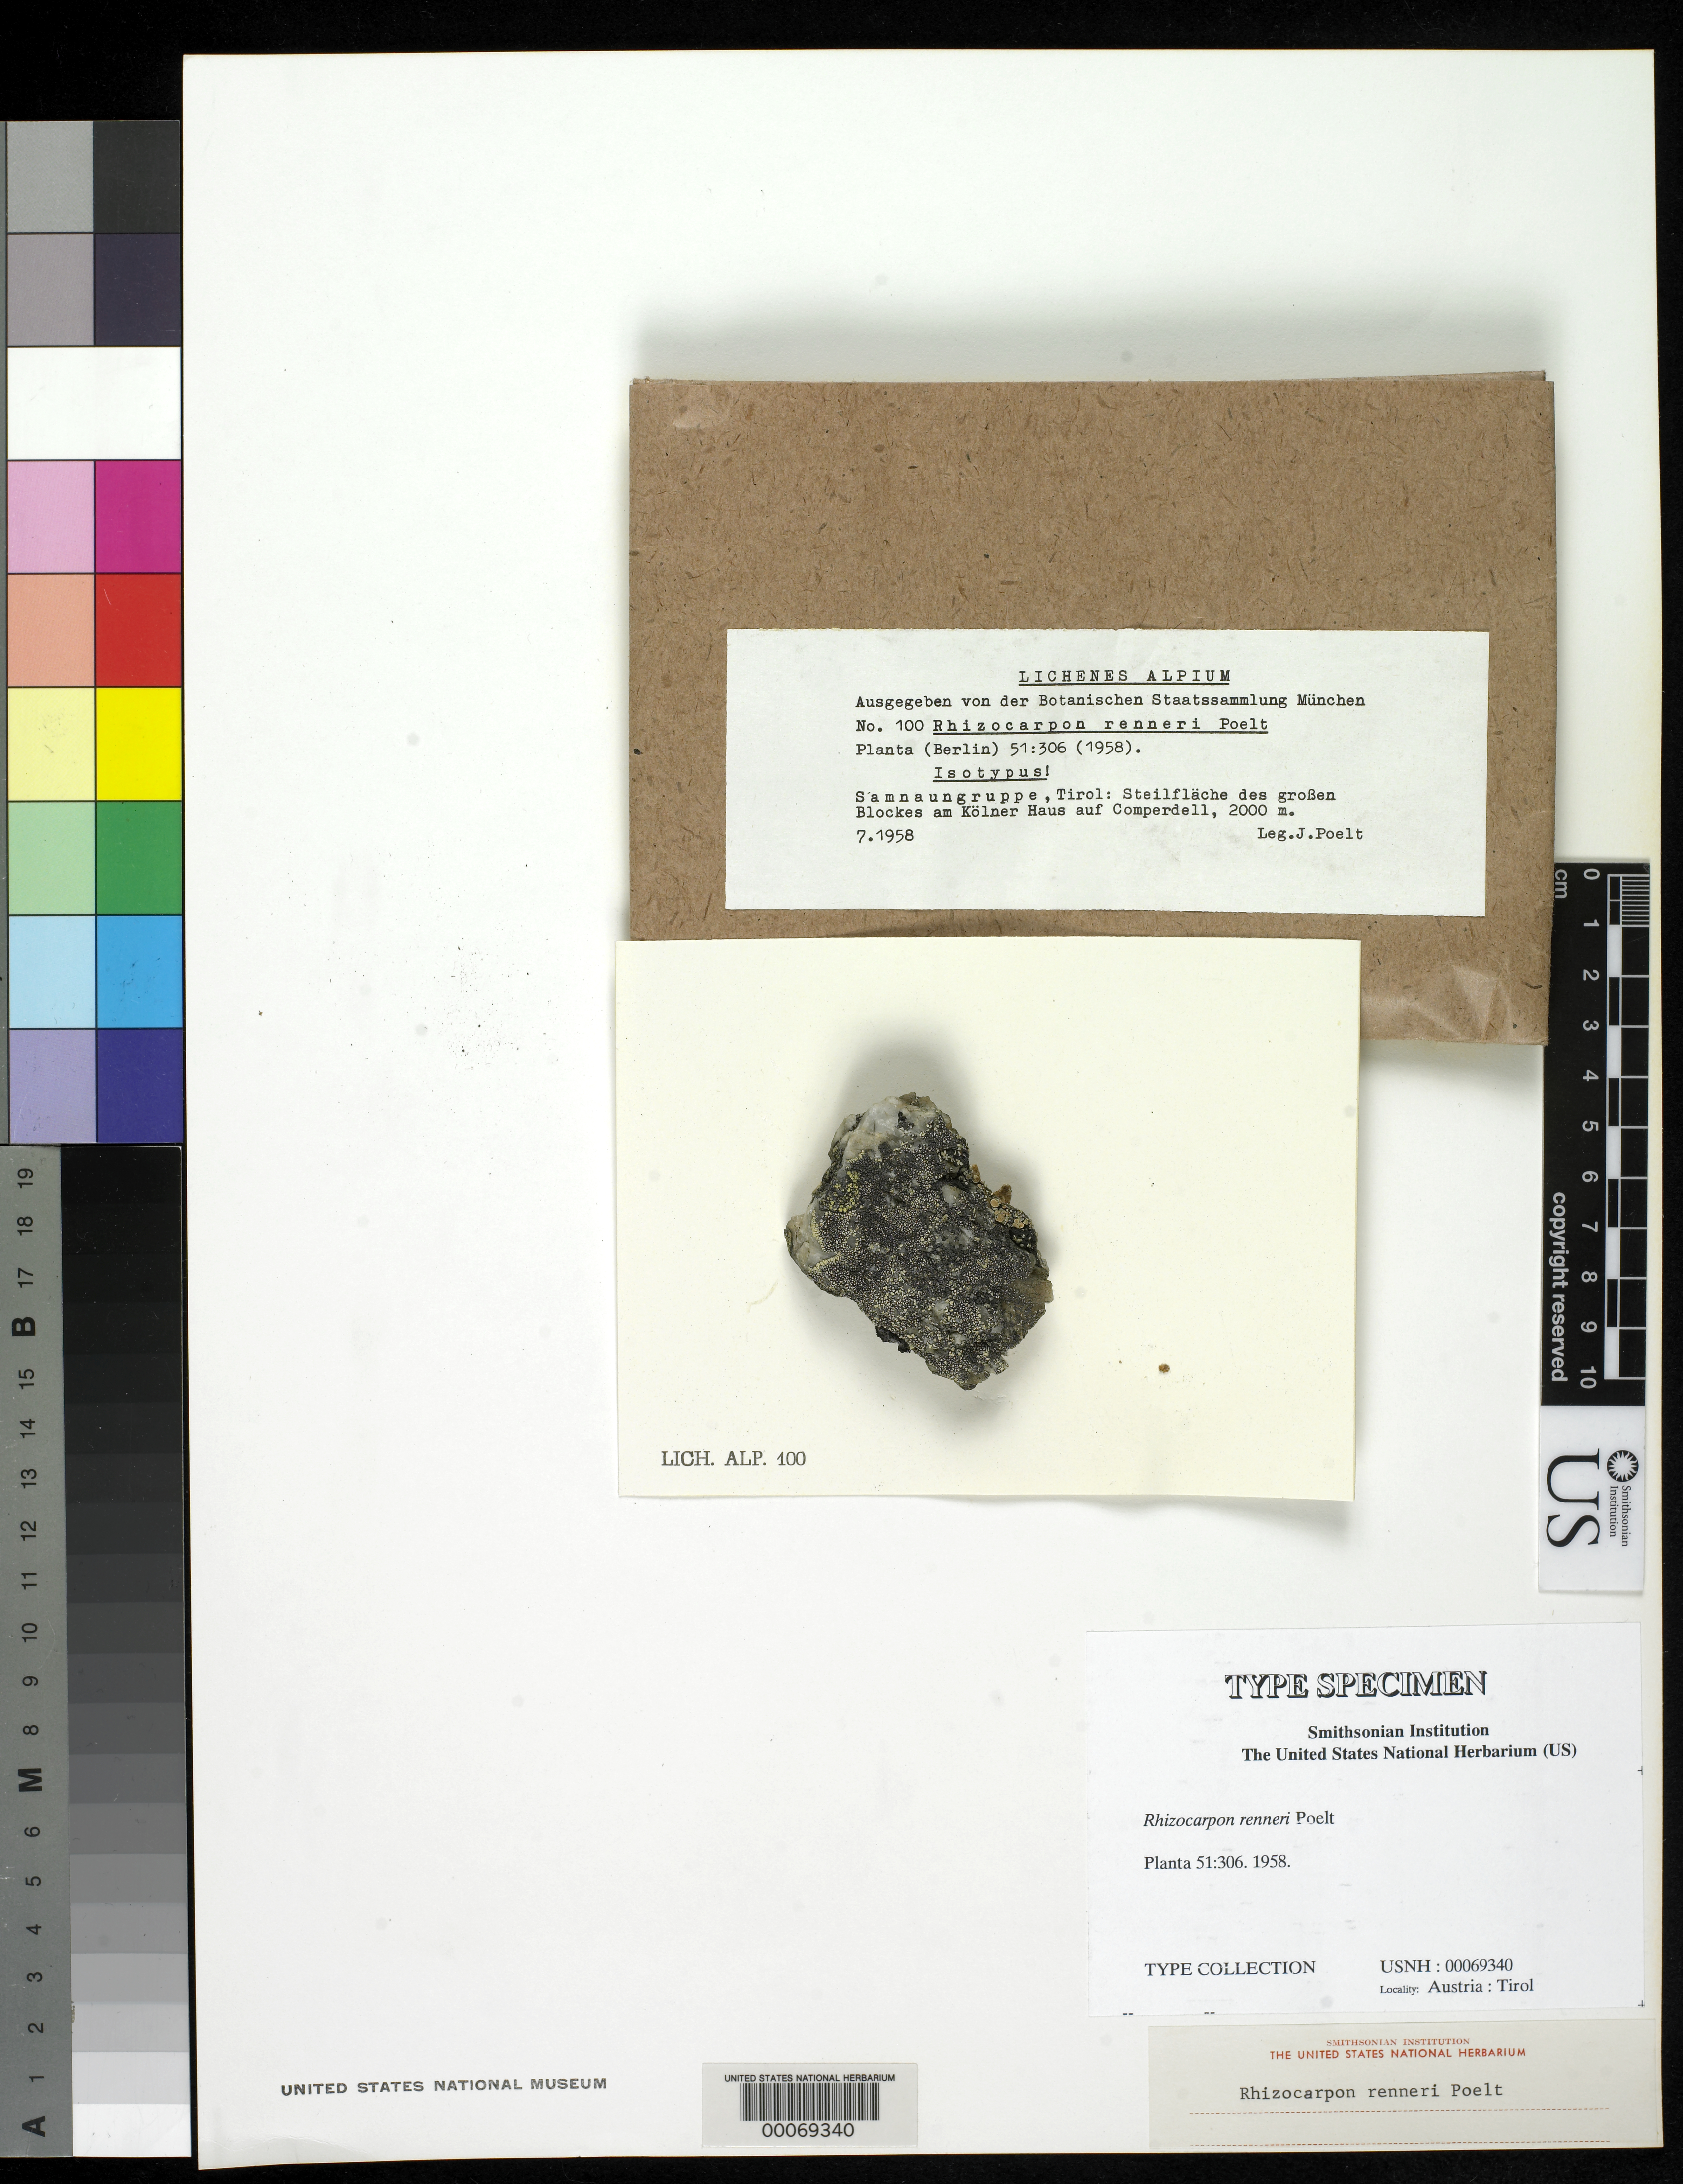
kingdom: Fungi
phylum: Ascomycota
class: Lecanoromycetes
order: Rhizocarpales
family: Rhizocarpaceae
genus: Rhizocarpon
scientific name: Rhizocarpon renneri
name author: Poelt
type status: Type Collection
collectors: J. Poelt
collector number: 100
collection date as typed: Jul 1958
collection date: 1958-07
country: Austria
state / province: Tirol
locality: Samnaungruppe, Tirol, steilflache des groben blockes am Kolner Haus auf Comperdell. [Samnaungruppe, Tirol, from the steep-flat rough block to Kolner House(s) on Comperdell?]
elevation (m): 2000